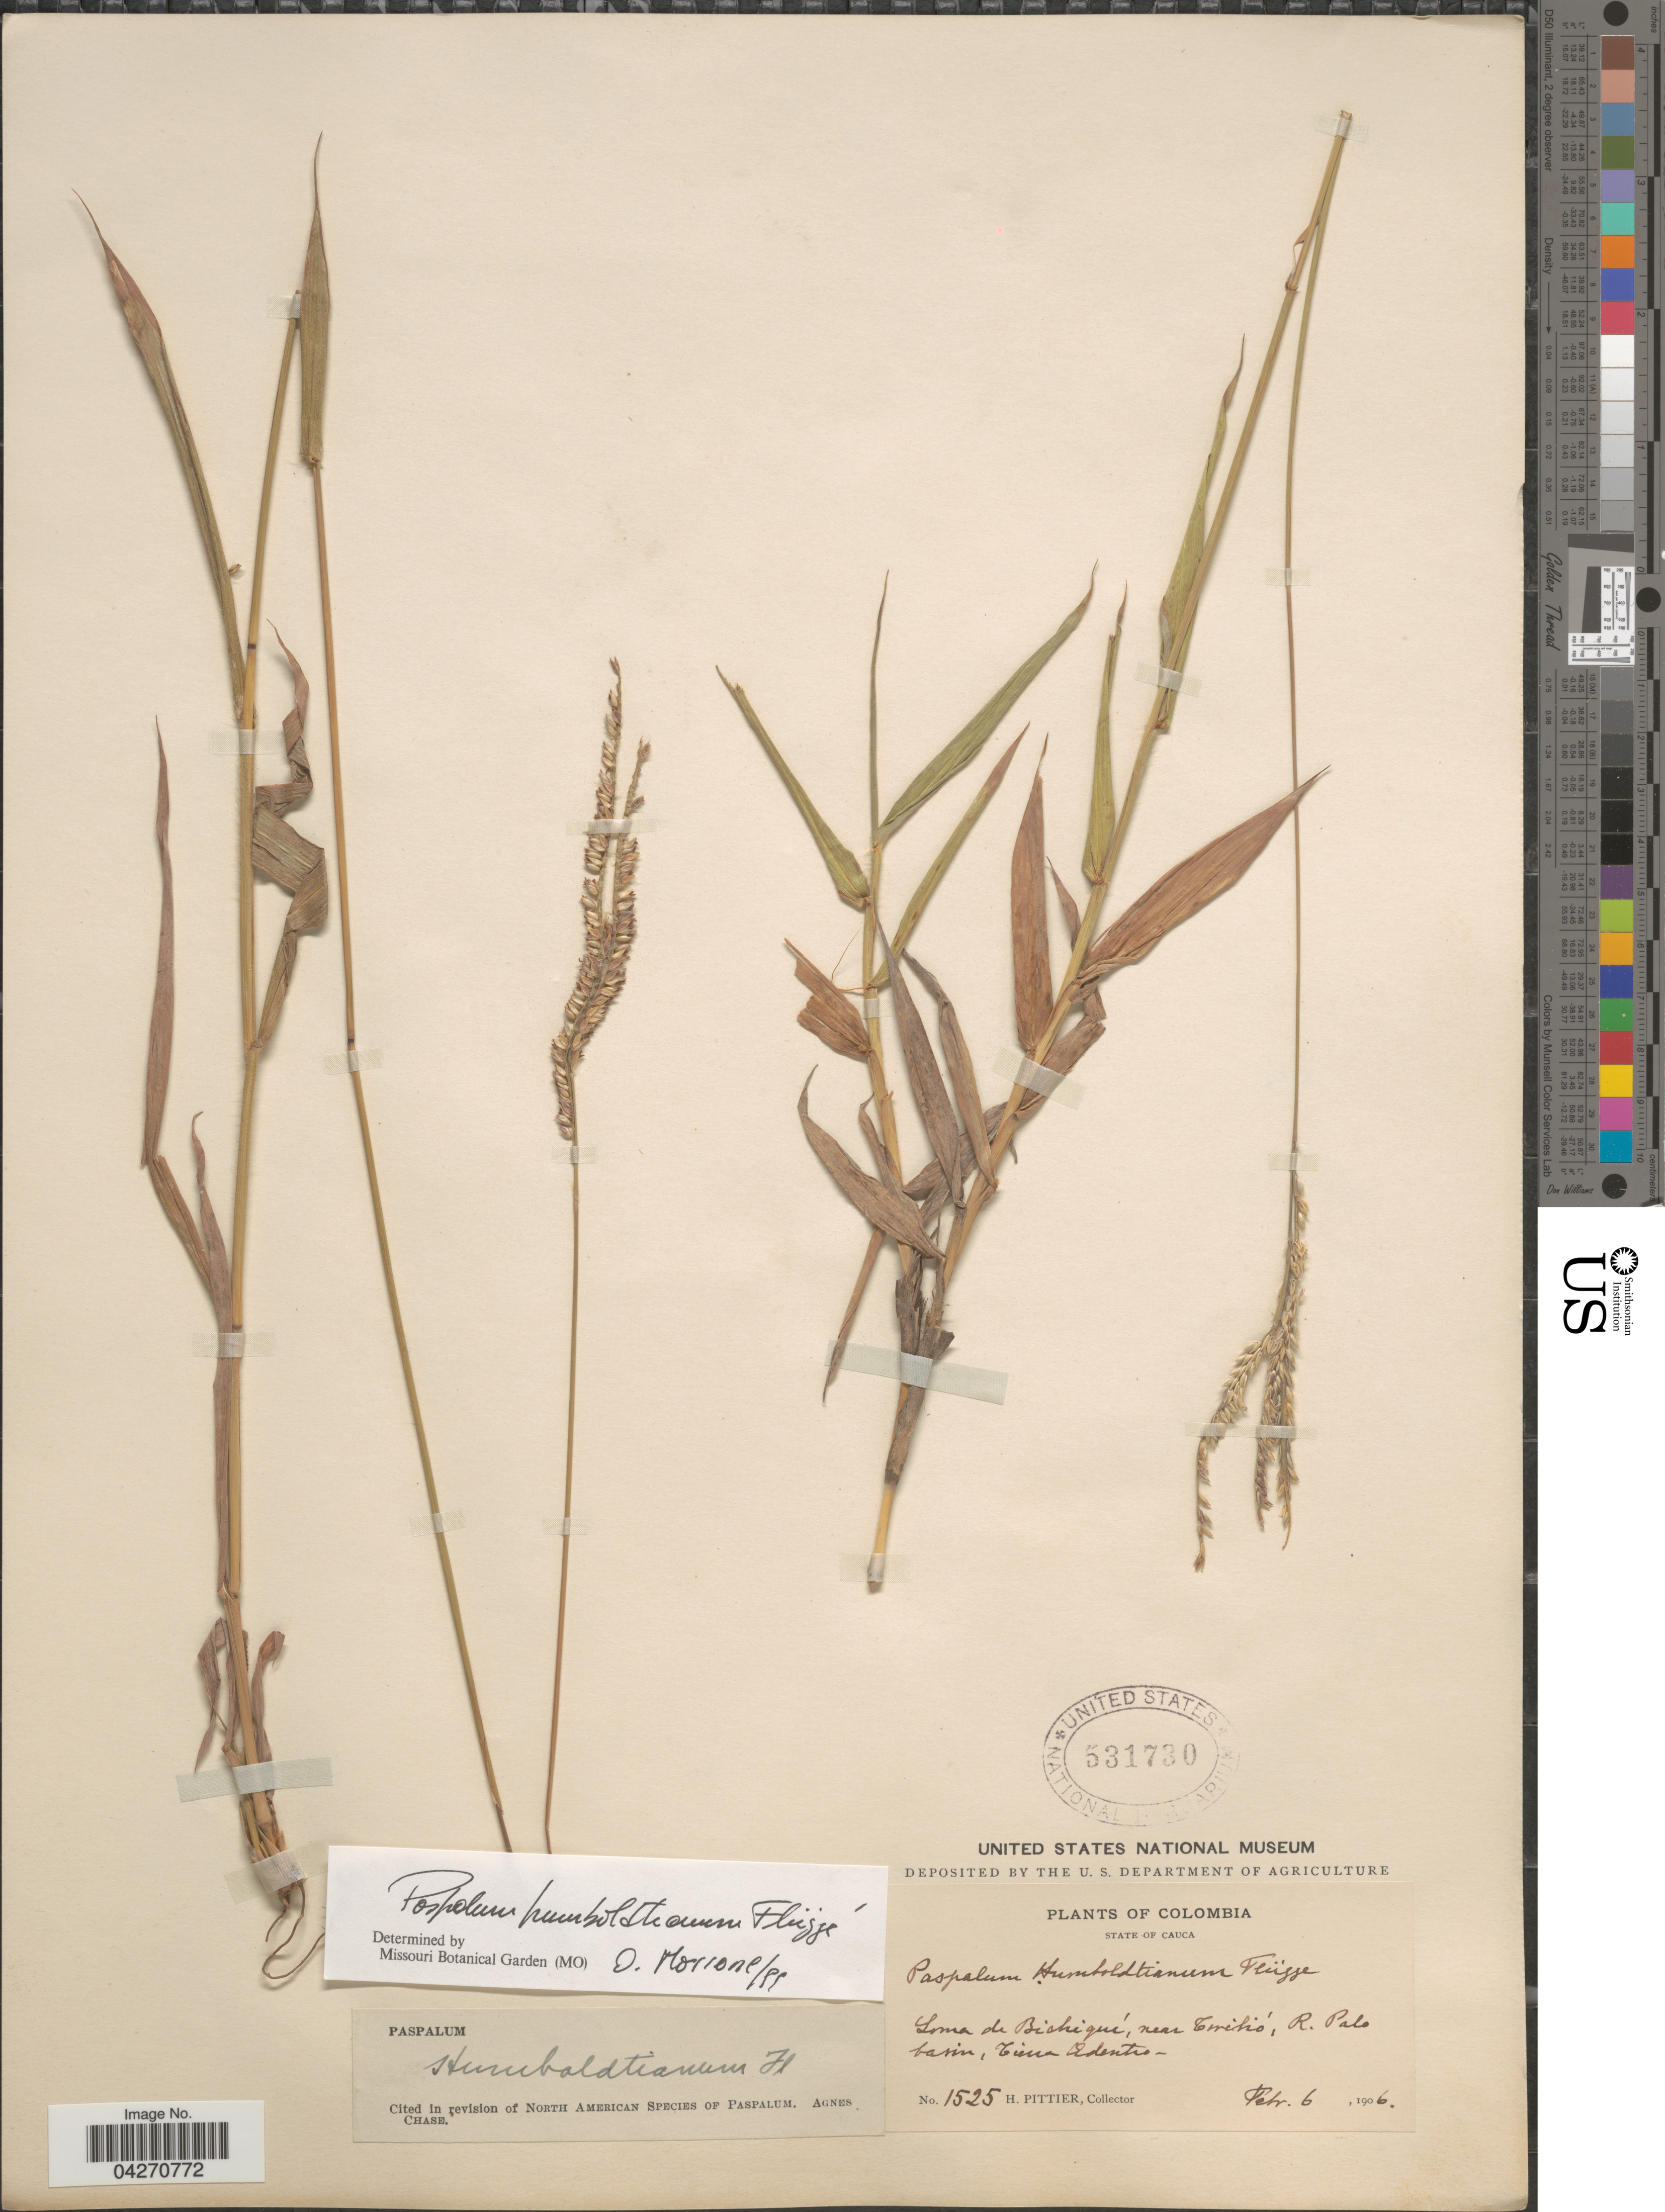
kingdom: Plantae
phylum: Tracheophyta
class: Liliopsida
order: Poales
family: Poaceae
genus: Paspalum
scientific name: Paspalum humboldtianum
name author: Flüggé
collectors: H. F. Pittier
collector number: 1525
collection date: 1906-02-06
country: Colombia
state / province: Cauca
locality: Loma de Bichiqué, near Toribio, R. Palo basin, Tierra Adentro.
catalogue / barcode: US 531730